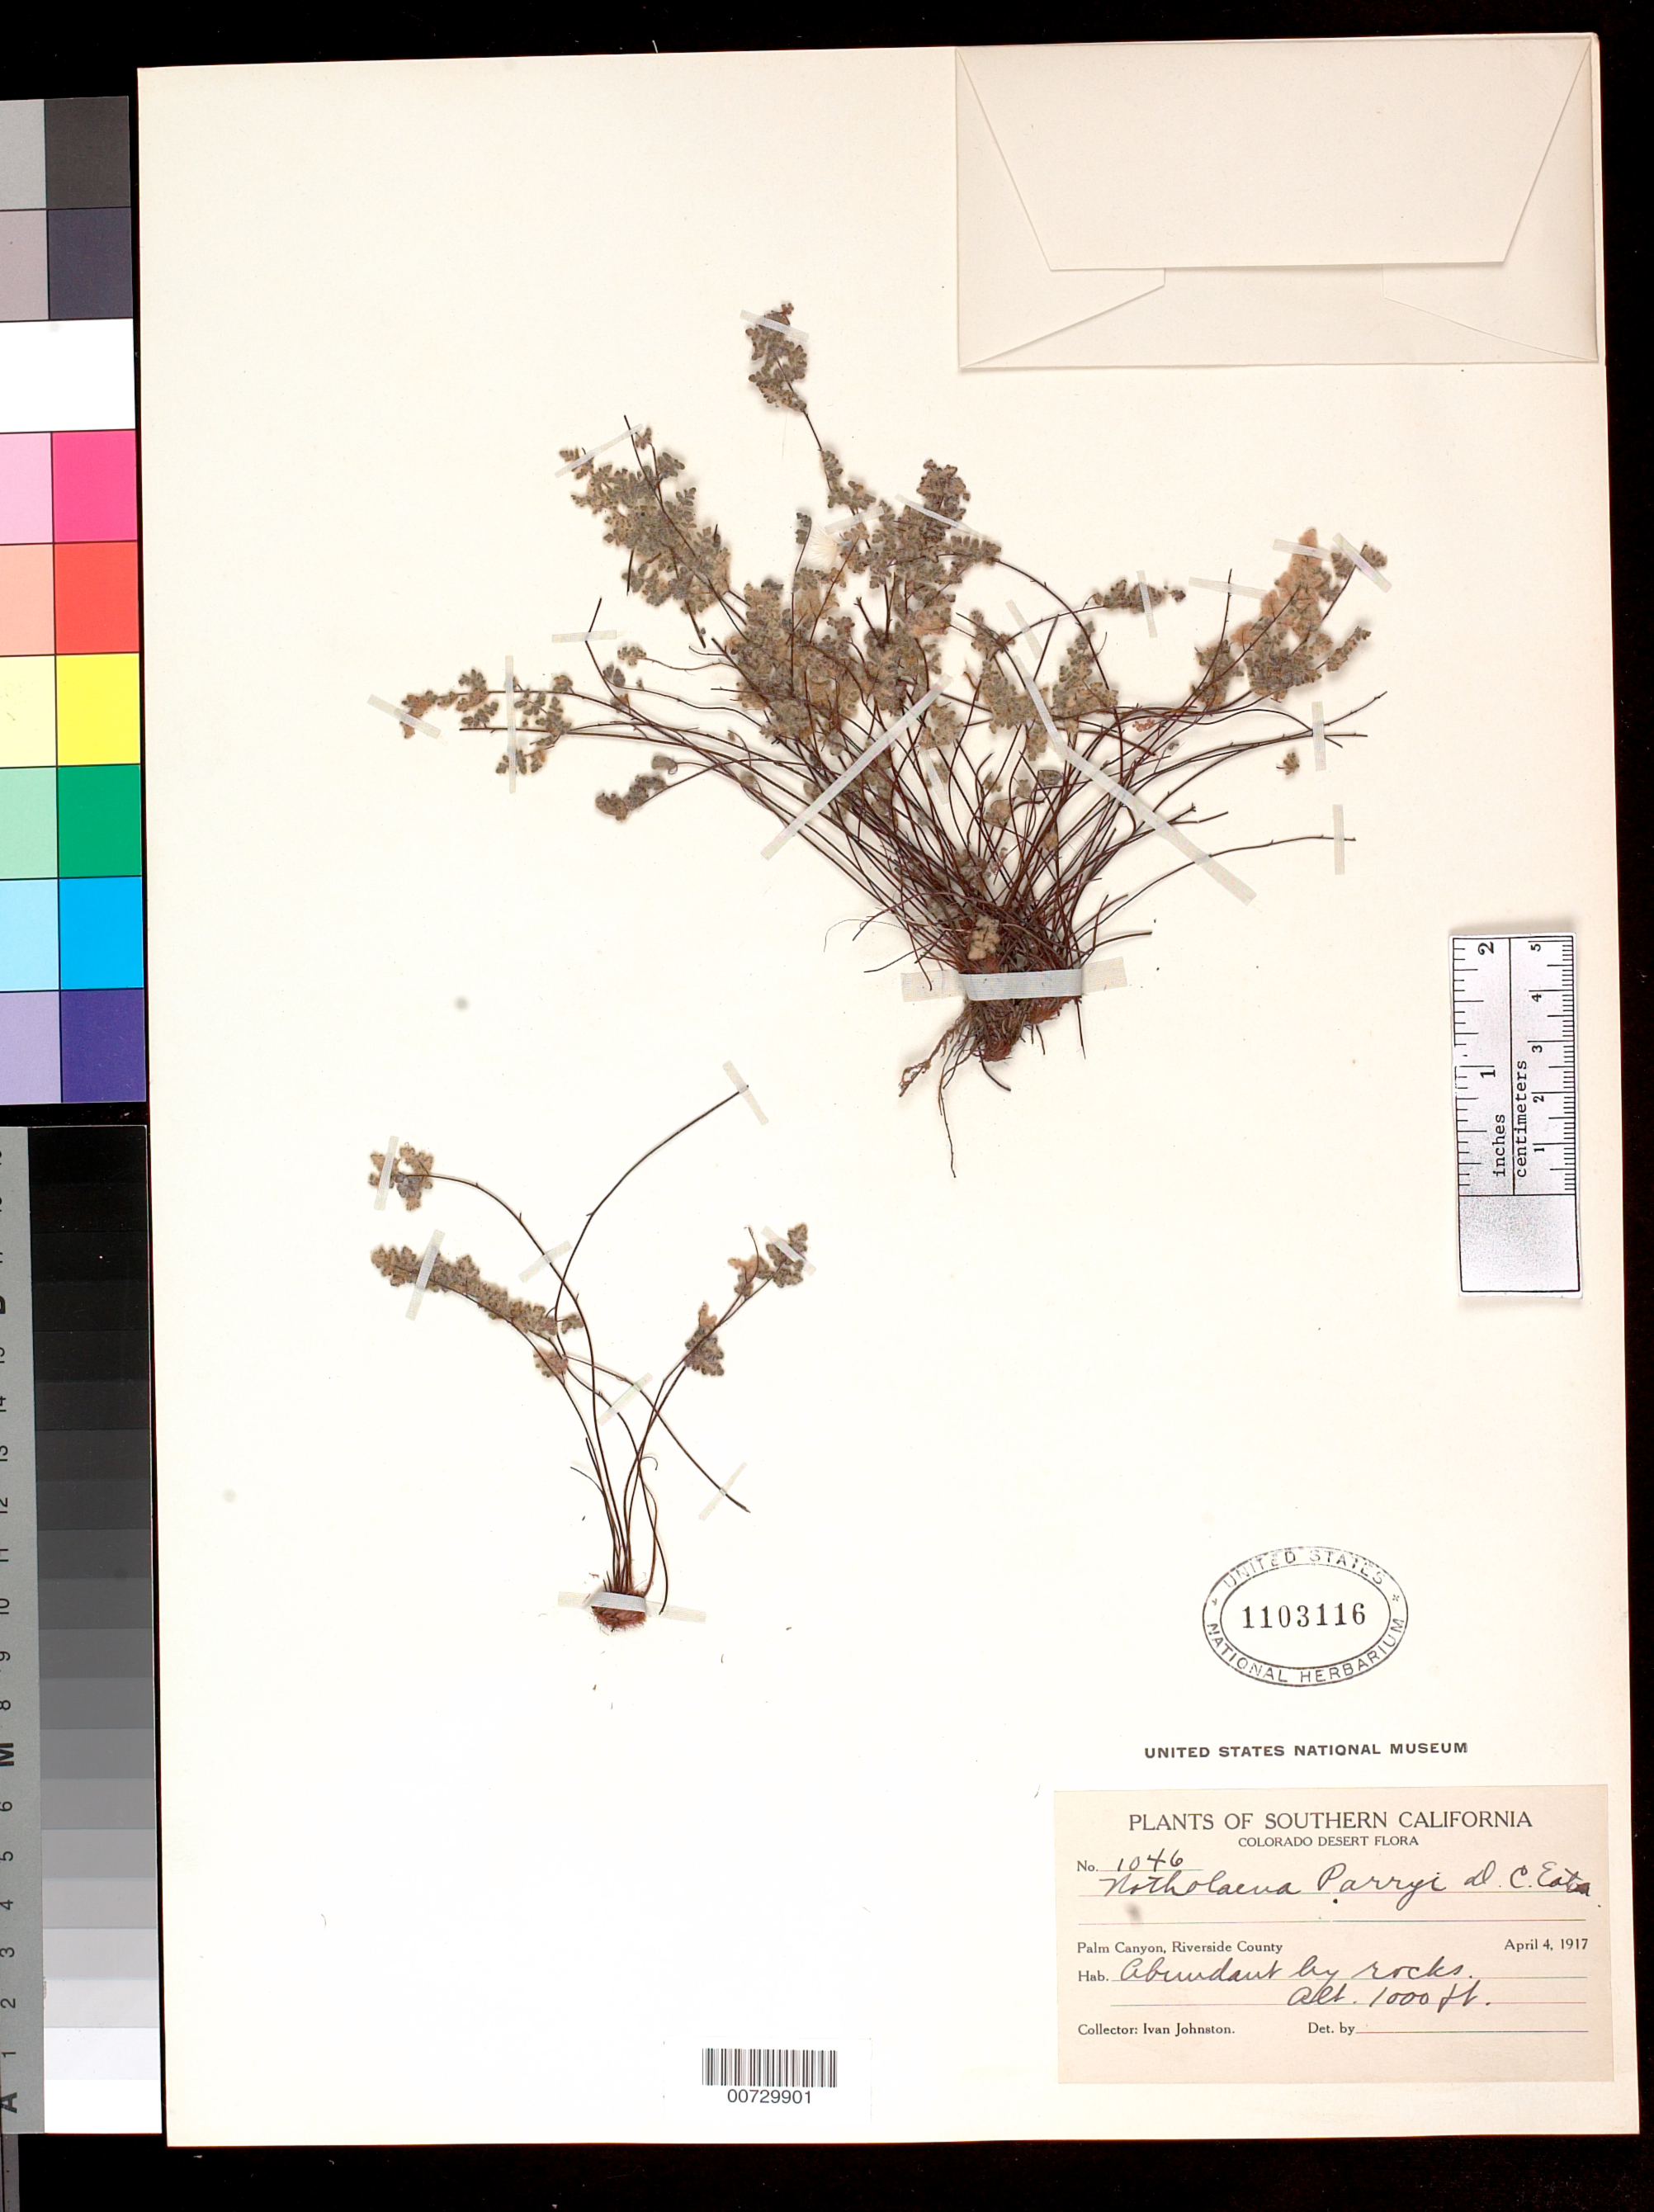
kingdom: Plantae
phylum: Tracheophyta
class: Polypodiopsida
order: Polypodiales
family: Pteridaceae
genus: Myriopteris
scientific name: Myriopteris parryi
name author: (D.C. Eaton) Grusz & Windham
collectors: I. Johnston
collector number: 1046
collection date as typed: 4 Apr 1917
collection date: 1917-04-04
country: United States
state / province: California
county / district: Riverside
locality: Colorado desert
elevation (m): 305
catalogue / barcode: US 1103116